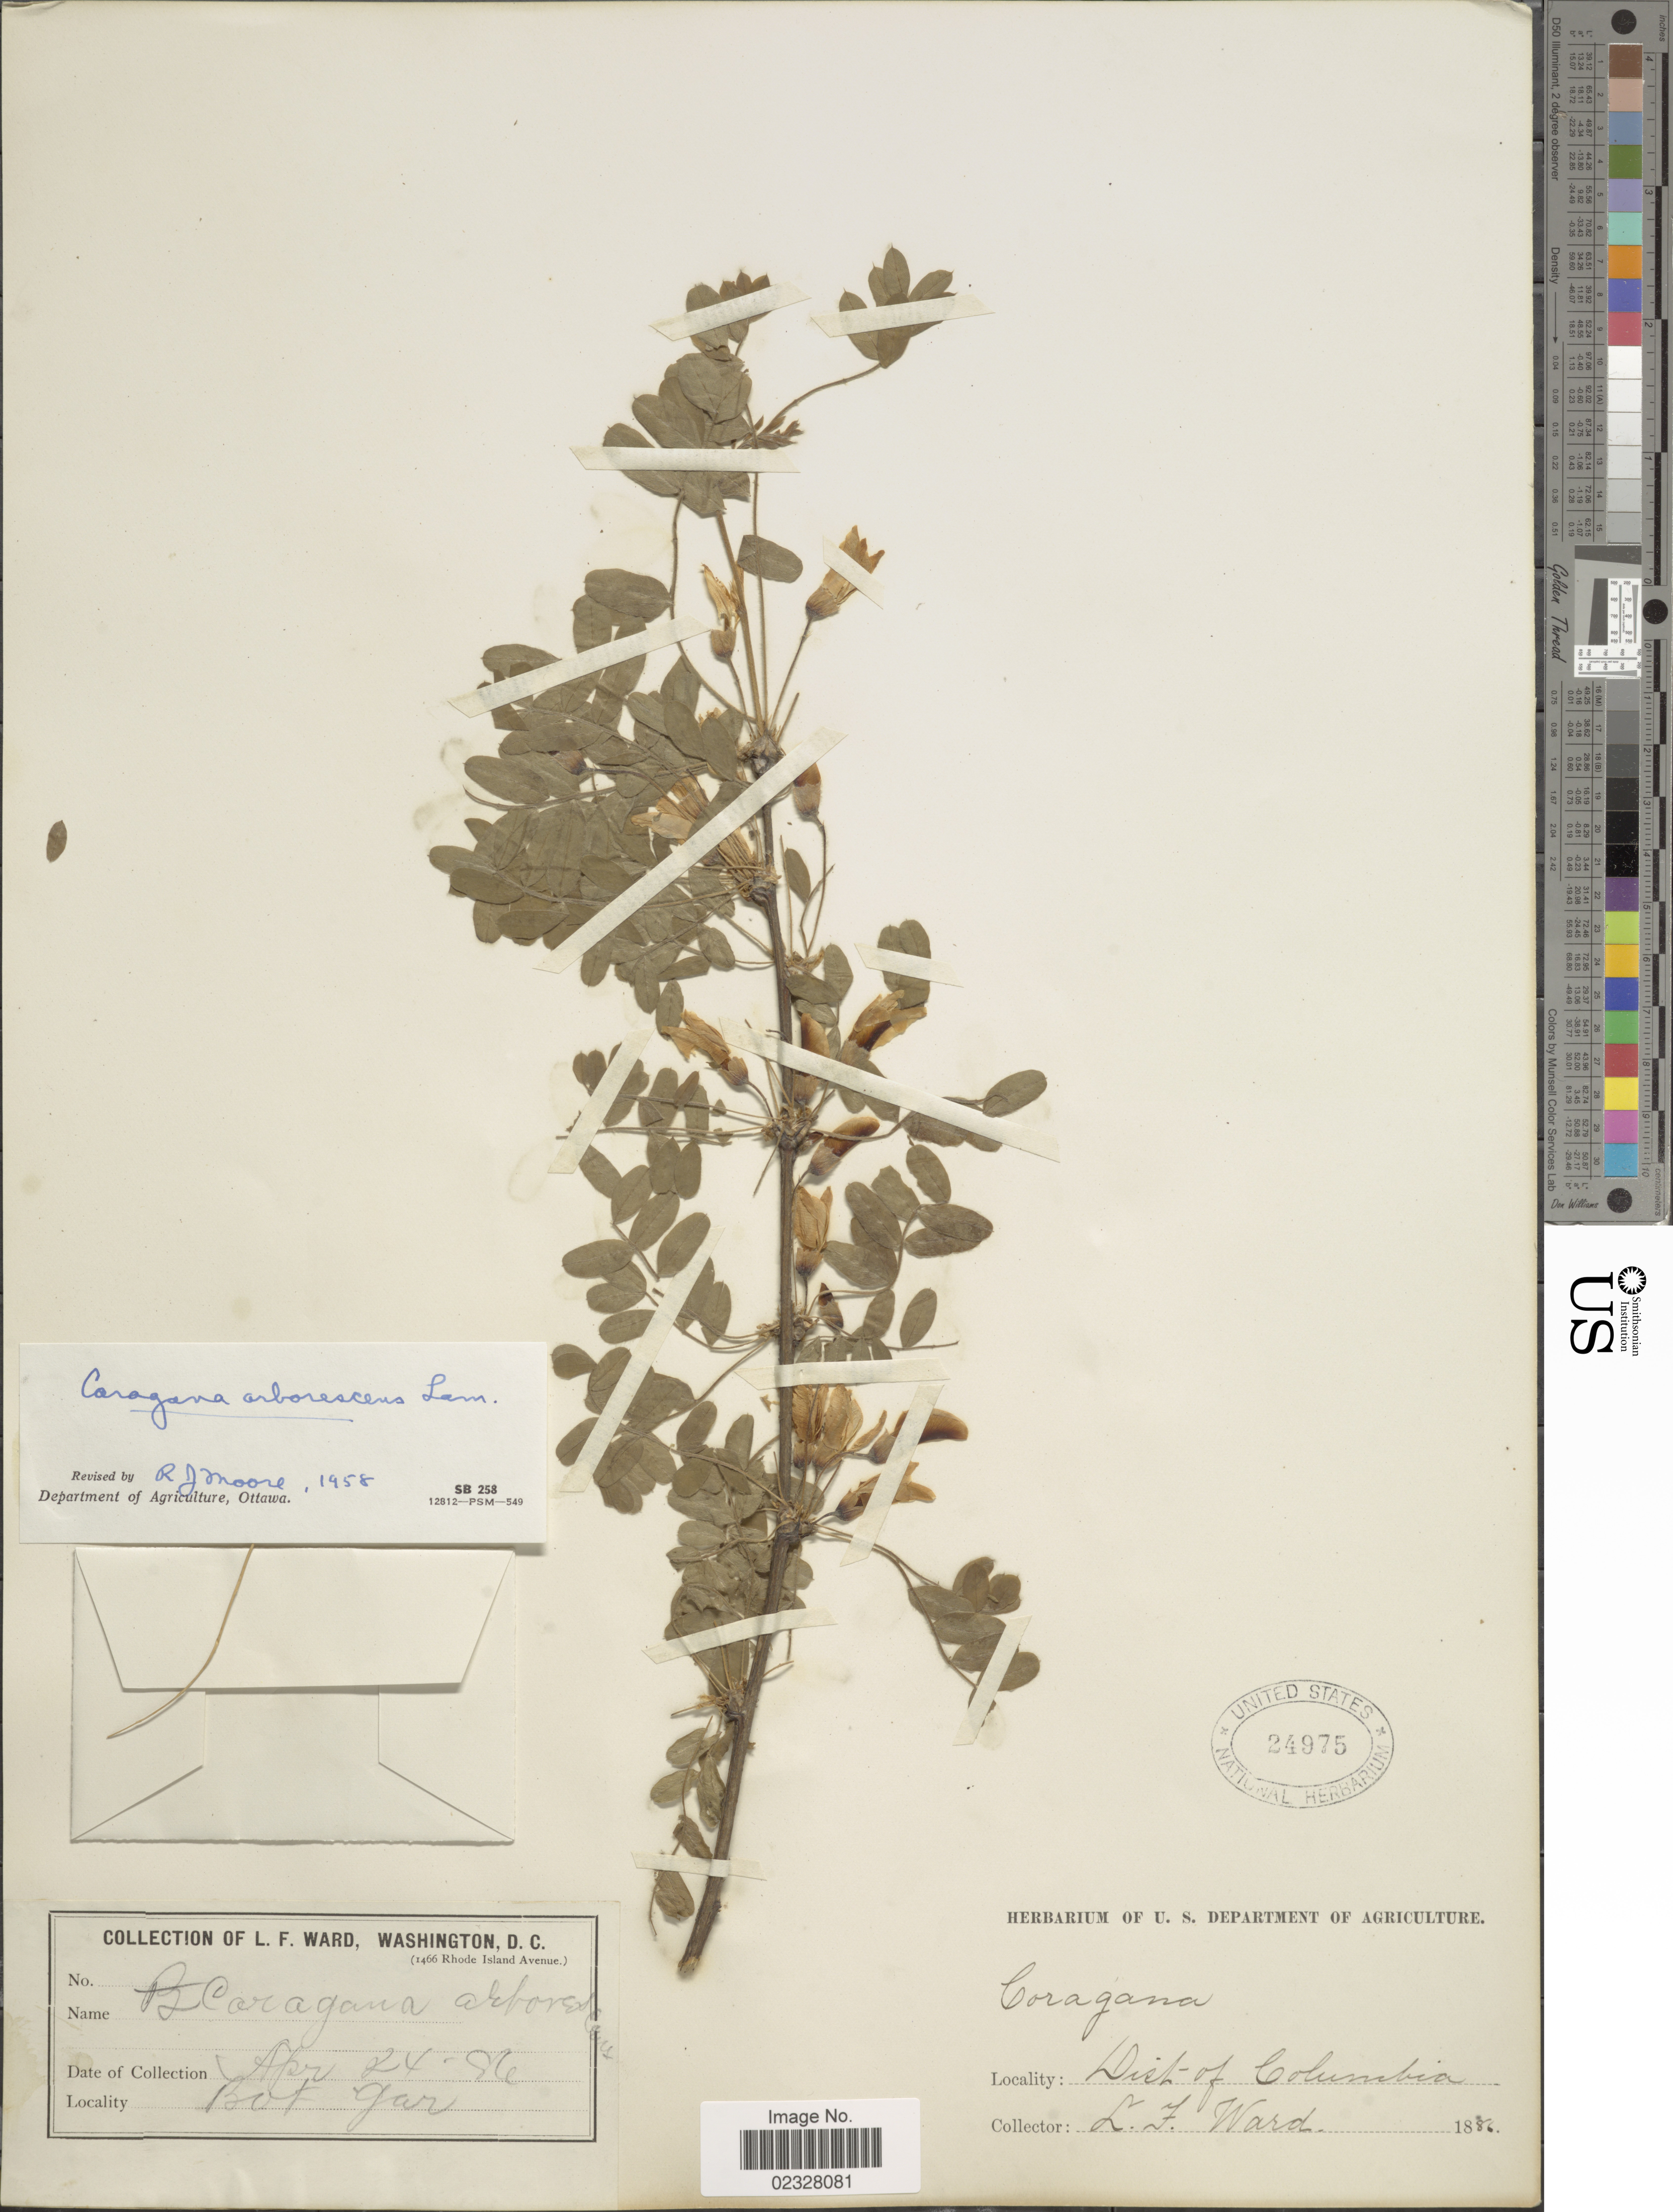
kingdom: Plantae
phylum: Tracheophyta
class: Magnoliopsida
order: Fabales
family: Fabaceae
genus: Caragana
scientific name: Caragana arborescens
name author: Lam.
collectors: L. Ward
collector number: s,n,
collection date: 1882-04-24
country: United States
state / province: District of Columbia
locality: Bot. gar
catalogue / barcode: US 24975